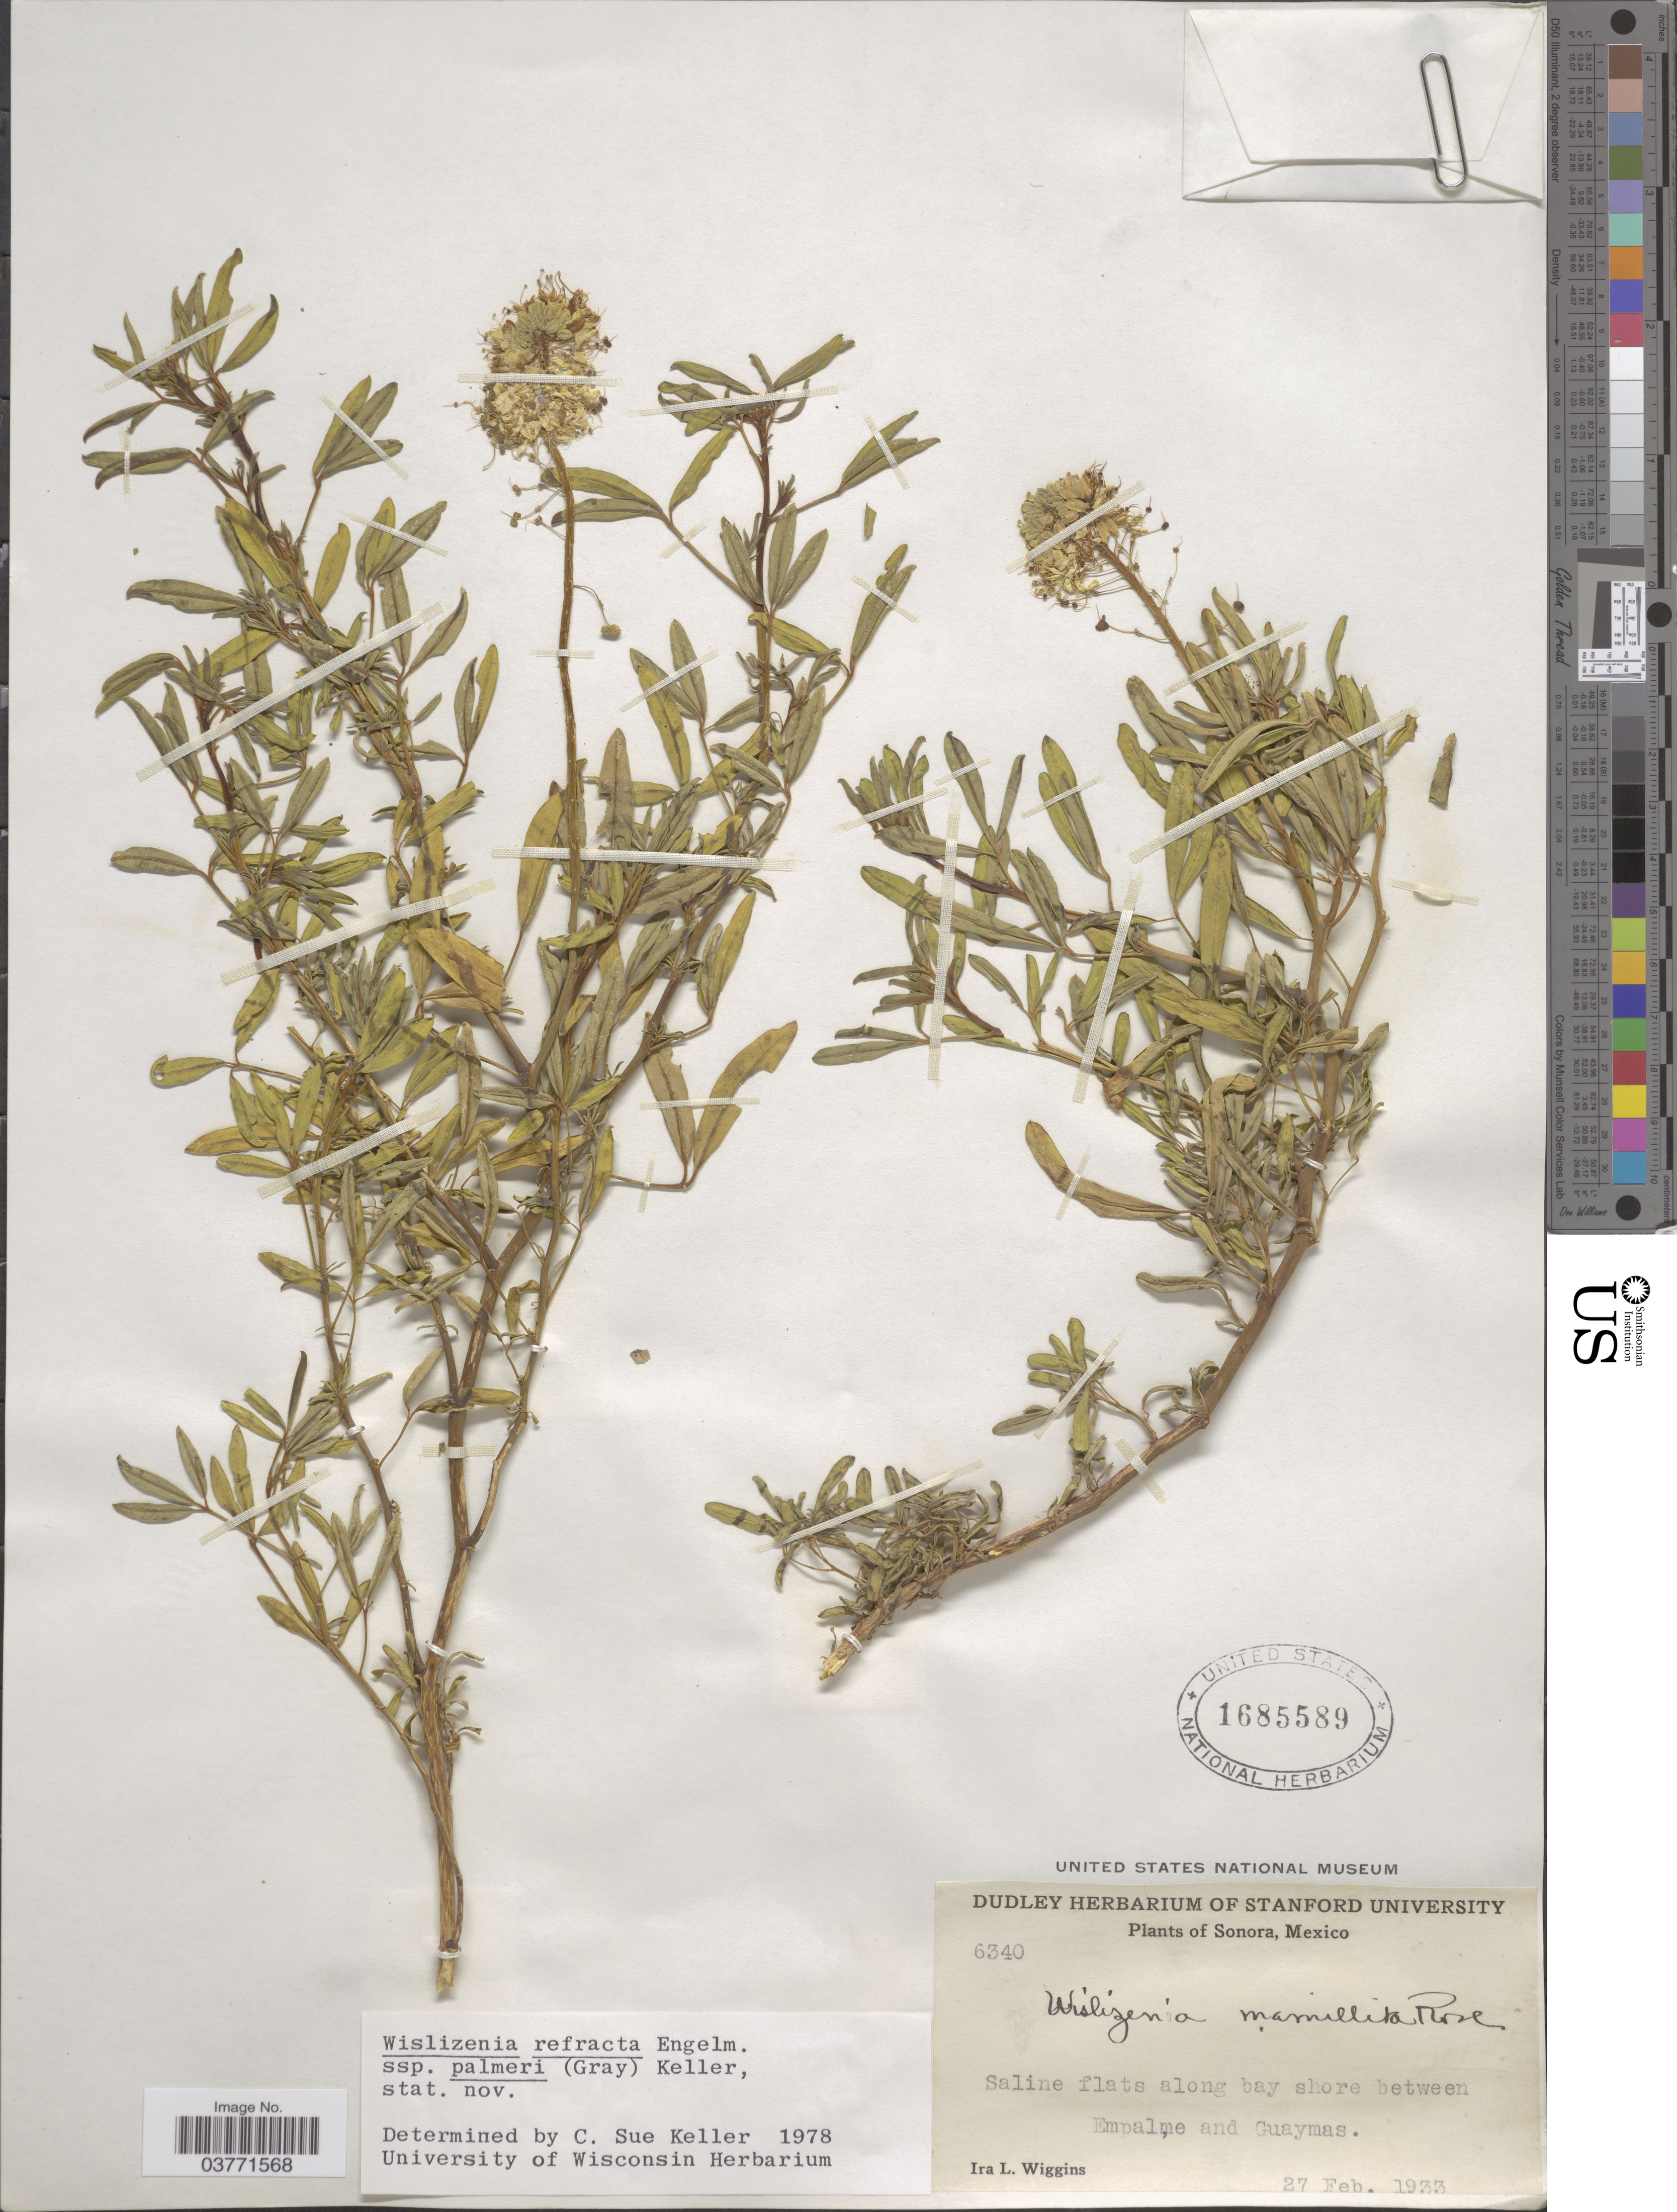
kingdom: Plantae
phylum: Tracheophyta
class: Magnoliopsida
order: Brassicales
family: Cleomaceae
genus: Cleomella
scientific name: Cleomella palmeri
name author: (A. Gray) J.C. Hall & Roalson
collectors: I. L. Wiggins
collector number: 6340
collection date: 1933-02-27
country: Mexico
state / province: Sonora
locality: Saline flats along bay shore between Empalme and Guaymas.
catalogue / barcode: US 1685589